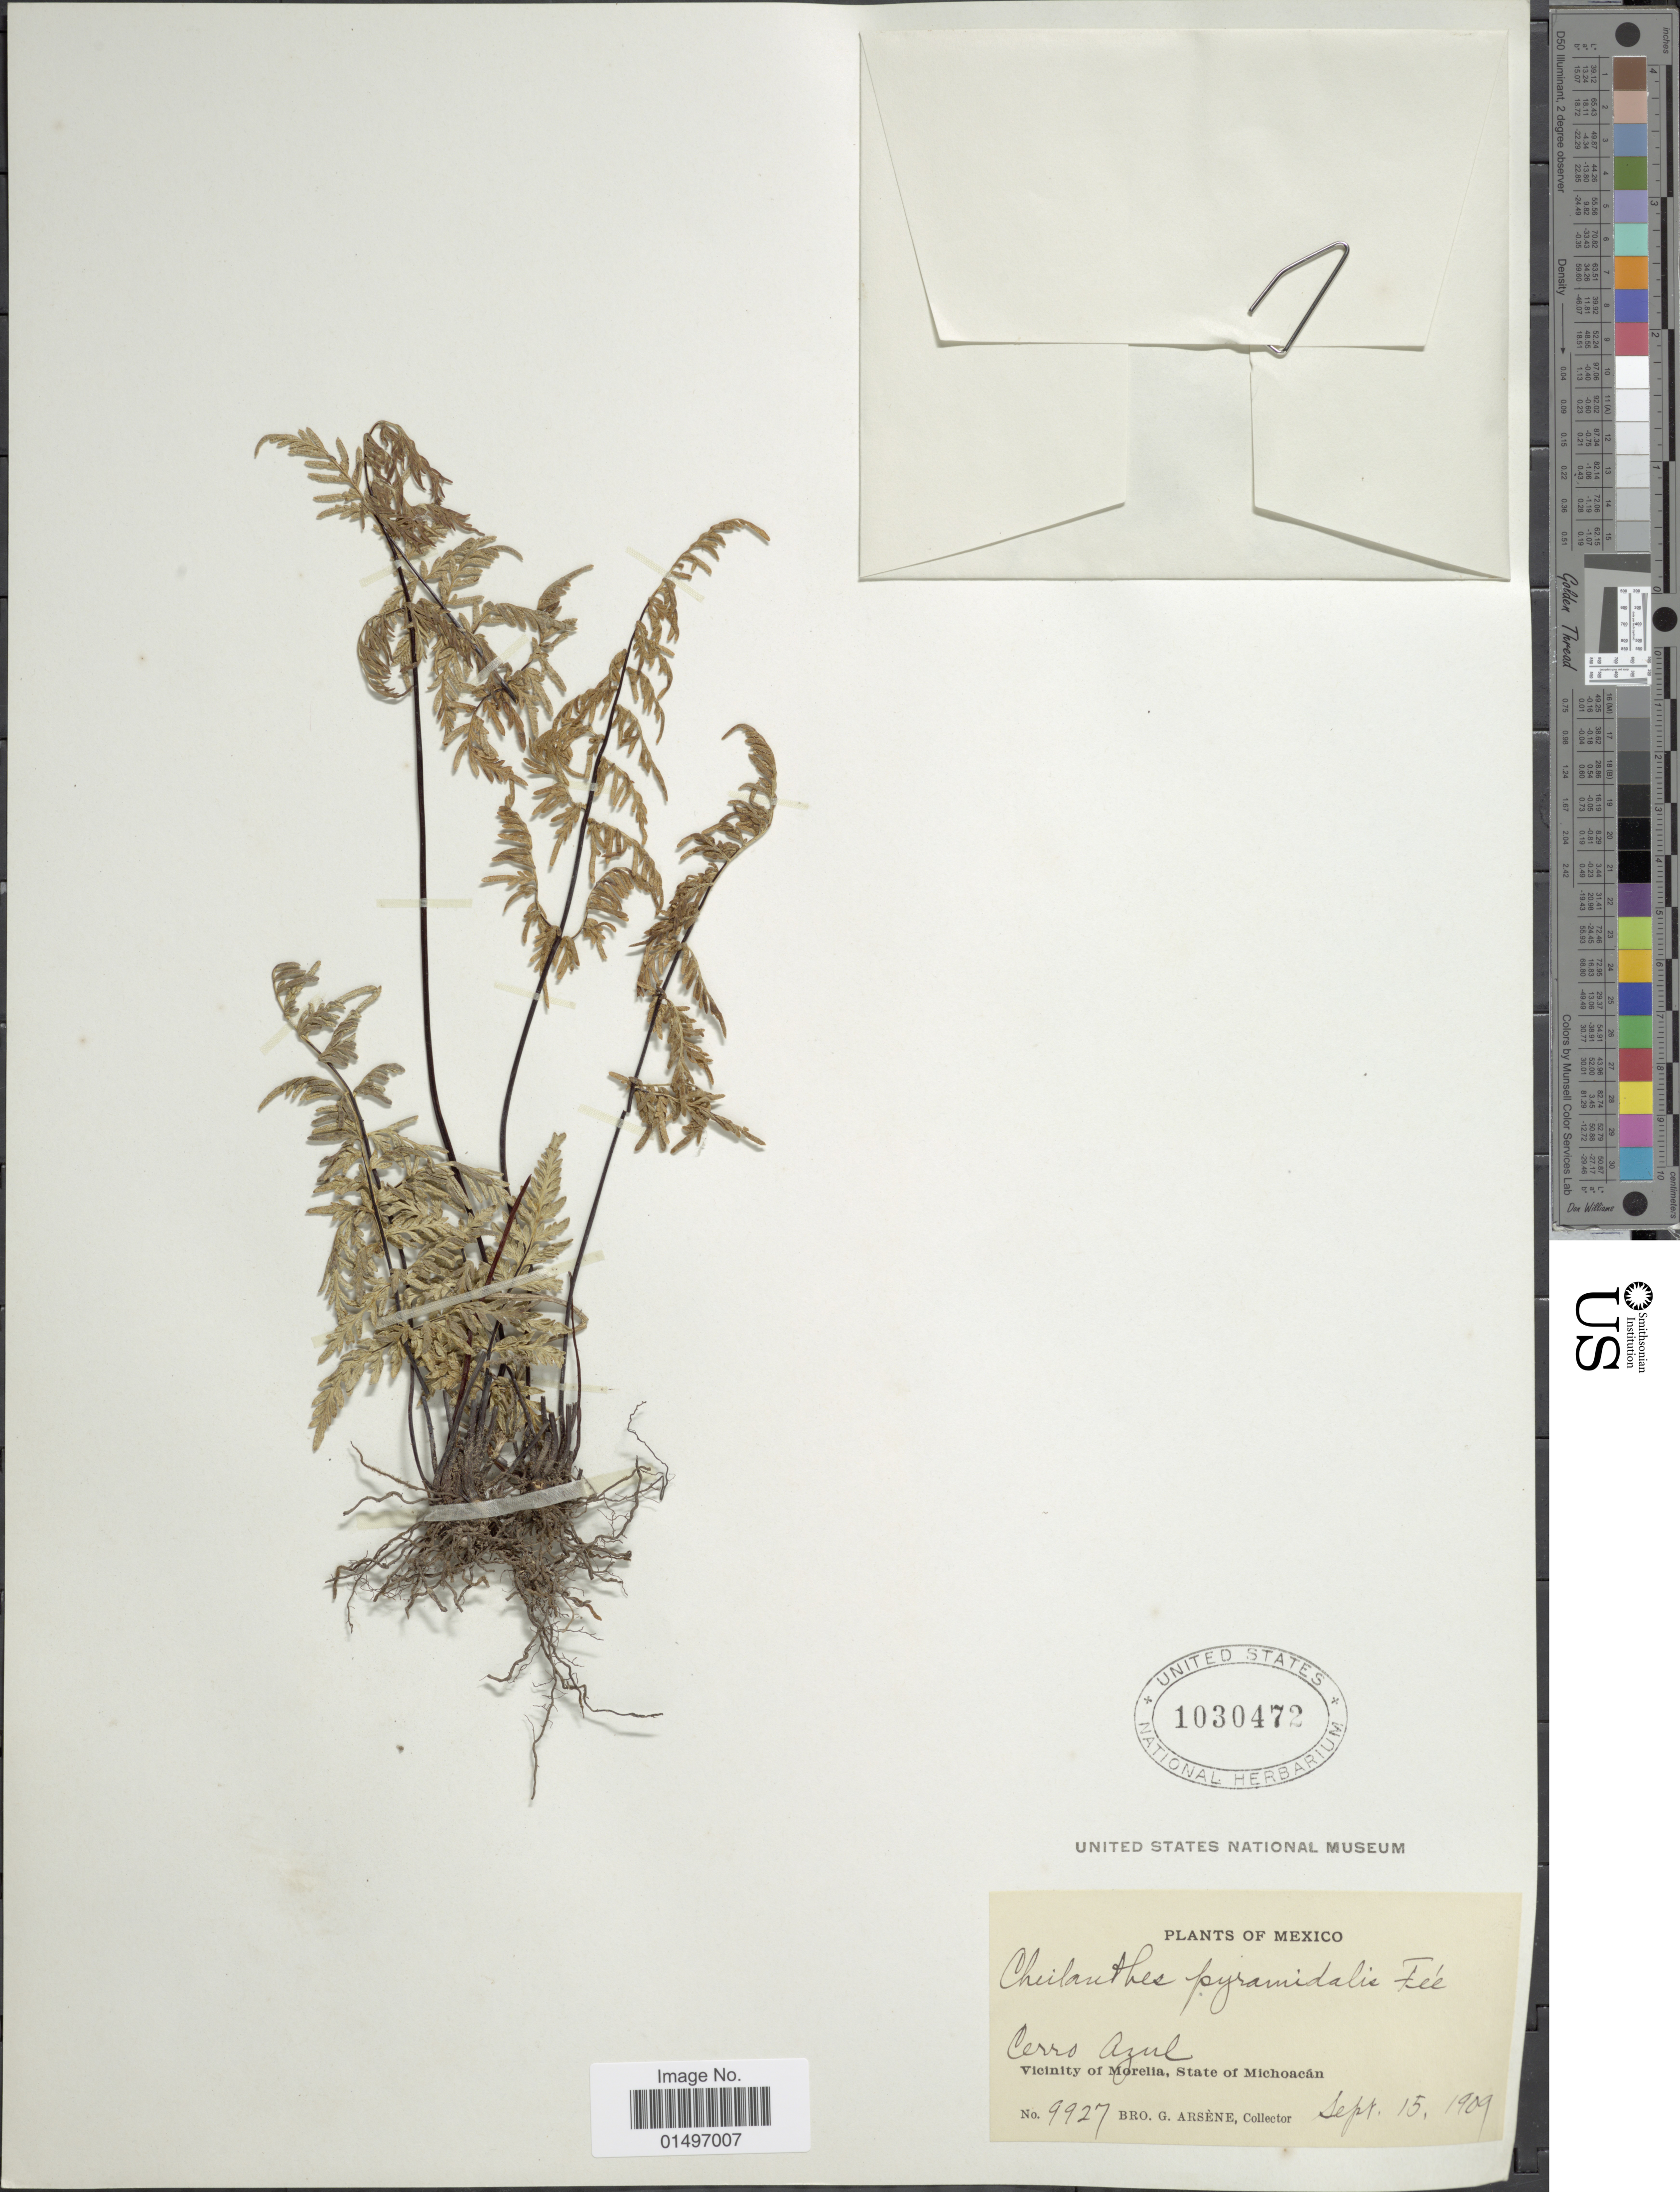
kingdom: Plantae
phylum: Tracheophyta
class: Polypodiopsida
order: Polypodiales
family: Pteridaceae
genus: Gaga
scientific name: Gaga hirsuta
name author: (Link) Fay W. Li & Windham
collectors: Bro. G. Arsène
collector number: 9927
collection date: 1909-09-15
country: Mexico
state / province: Michoacán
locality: Mexico, Vicinity of Morelia, Cerro Azul.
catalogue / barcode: US 1030472